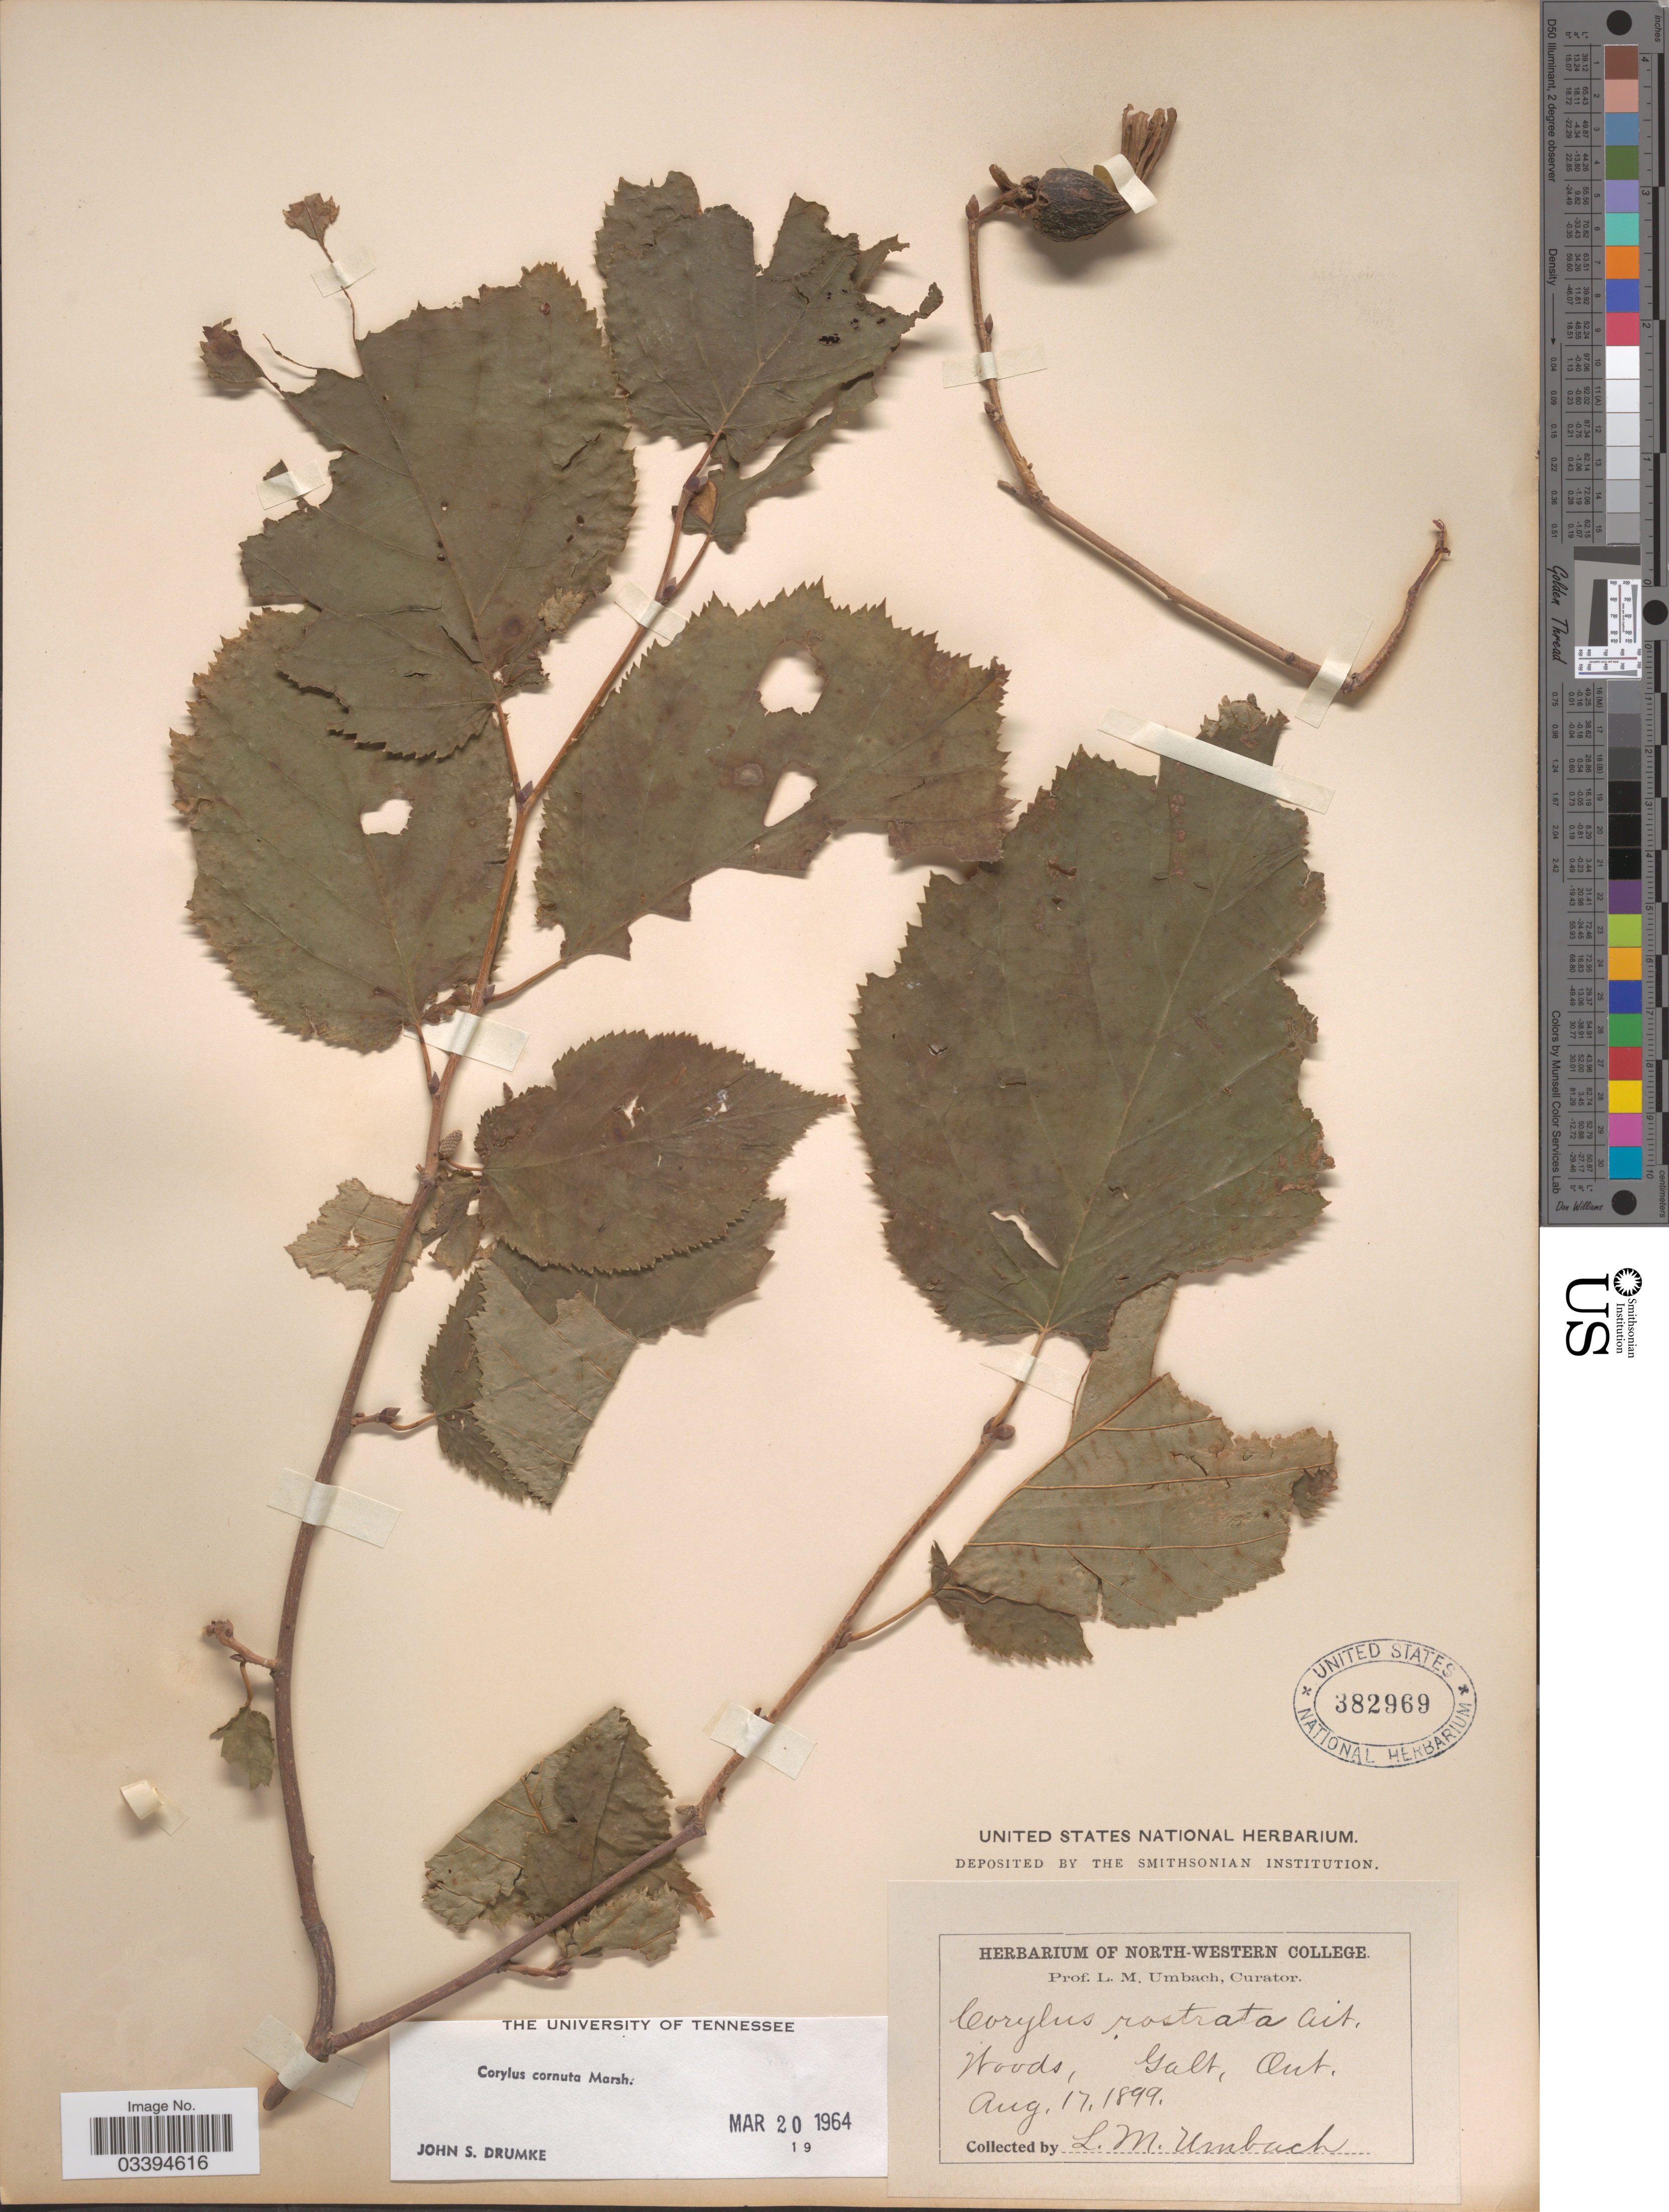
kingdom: Plantae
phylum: Tracheophyta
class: Magnoliopsida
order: Fagales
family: Betulaceae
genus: Corylus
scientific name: Corylus cornuta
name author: Marshall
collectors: L. M. Umbach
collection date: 1899-08-17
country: Canada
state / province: Ontario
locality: Woods, Galt.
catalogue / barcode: US 382969